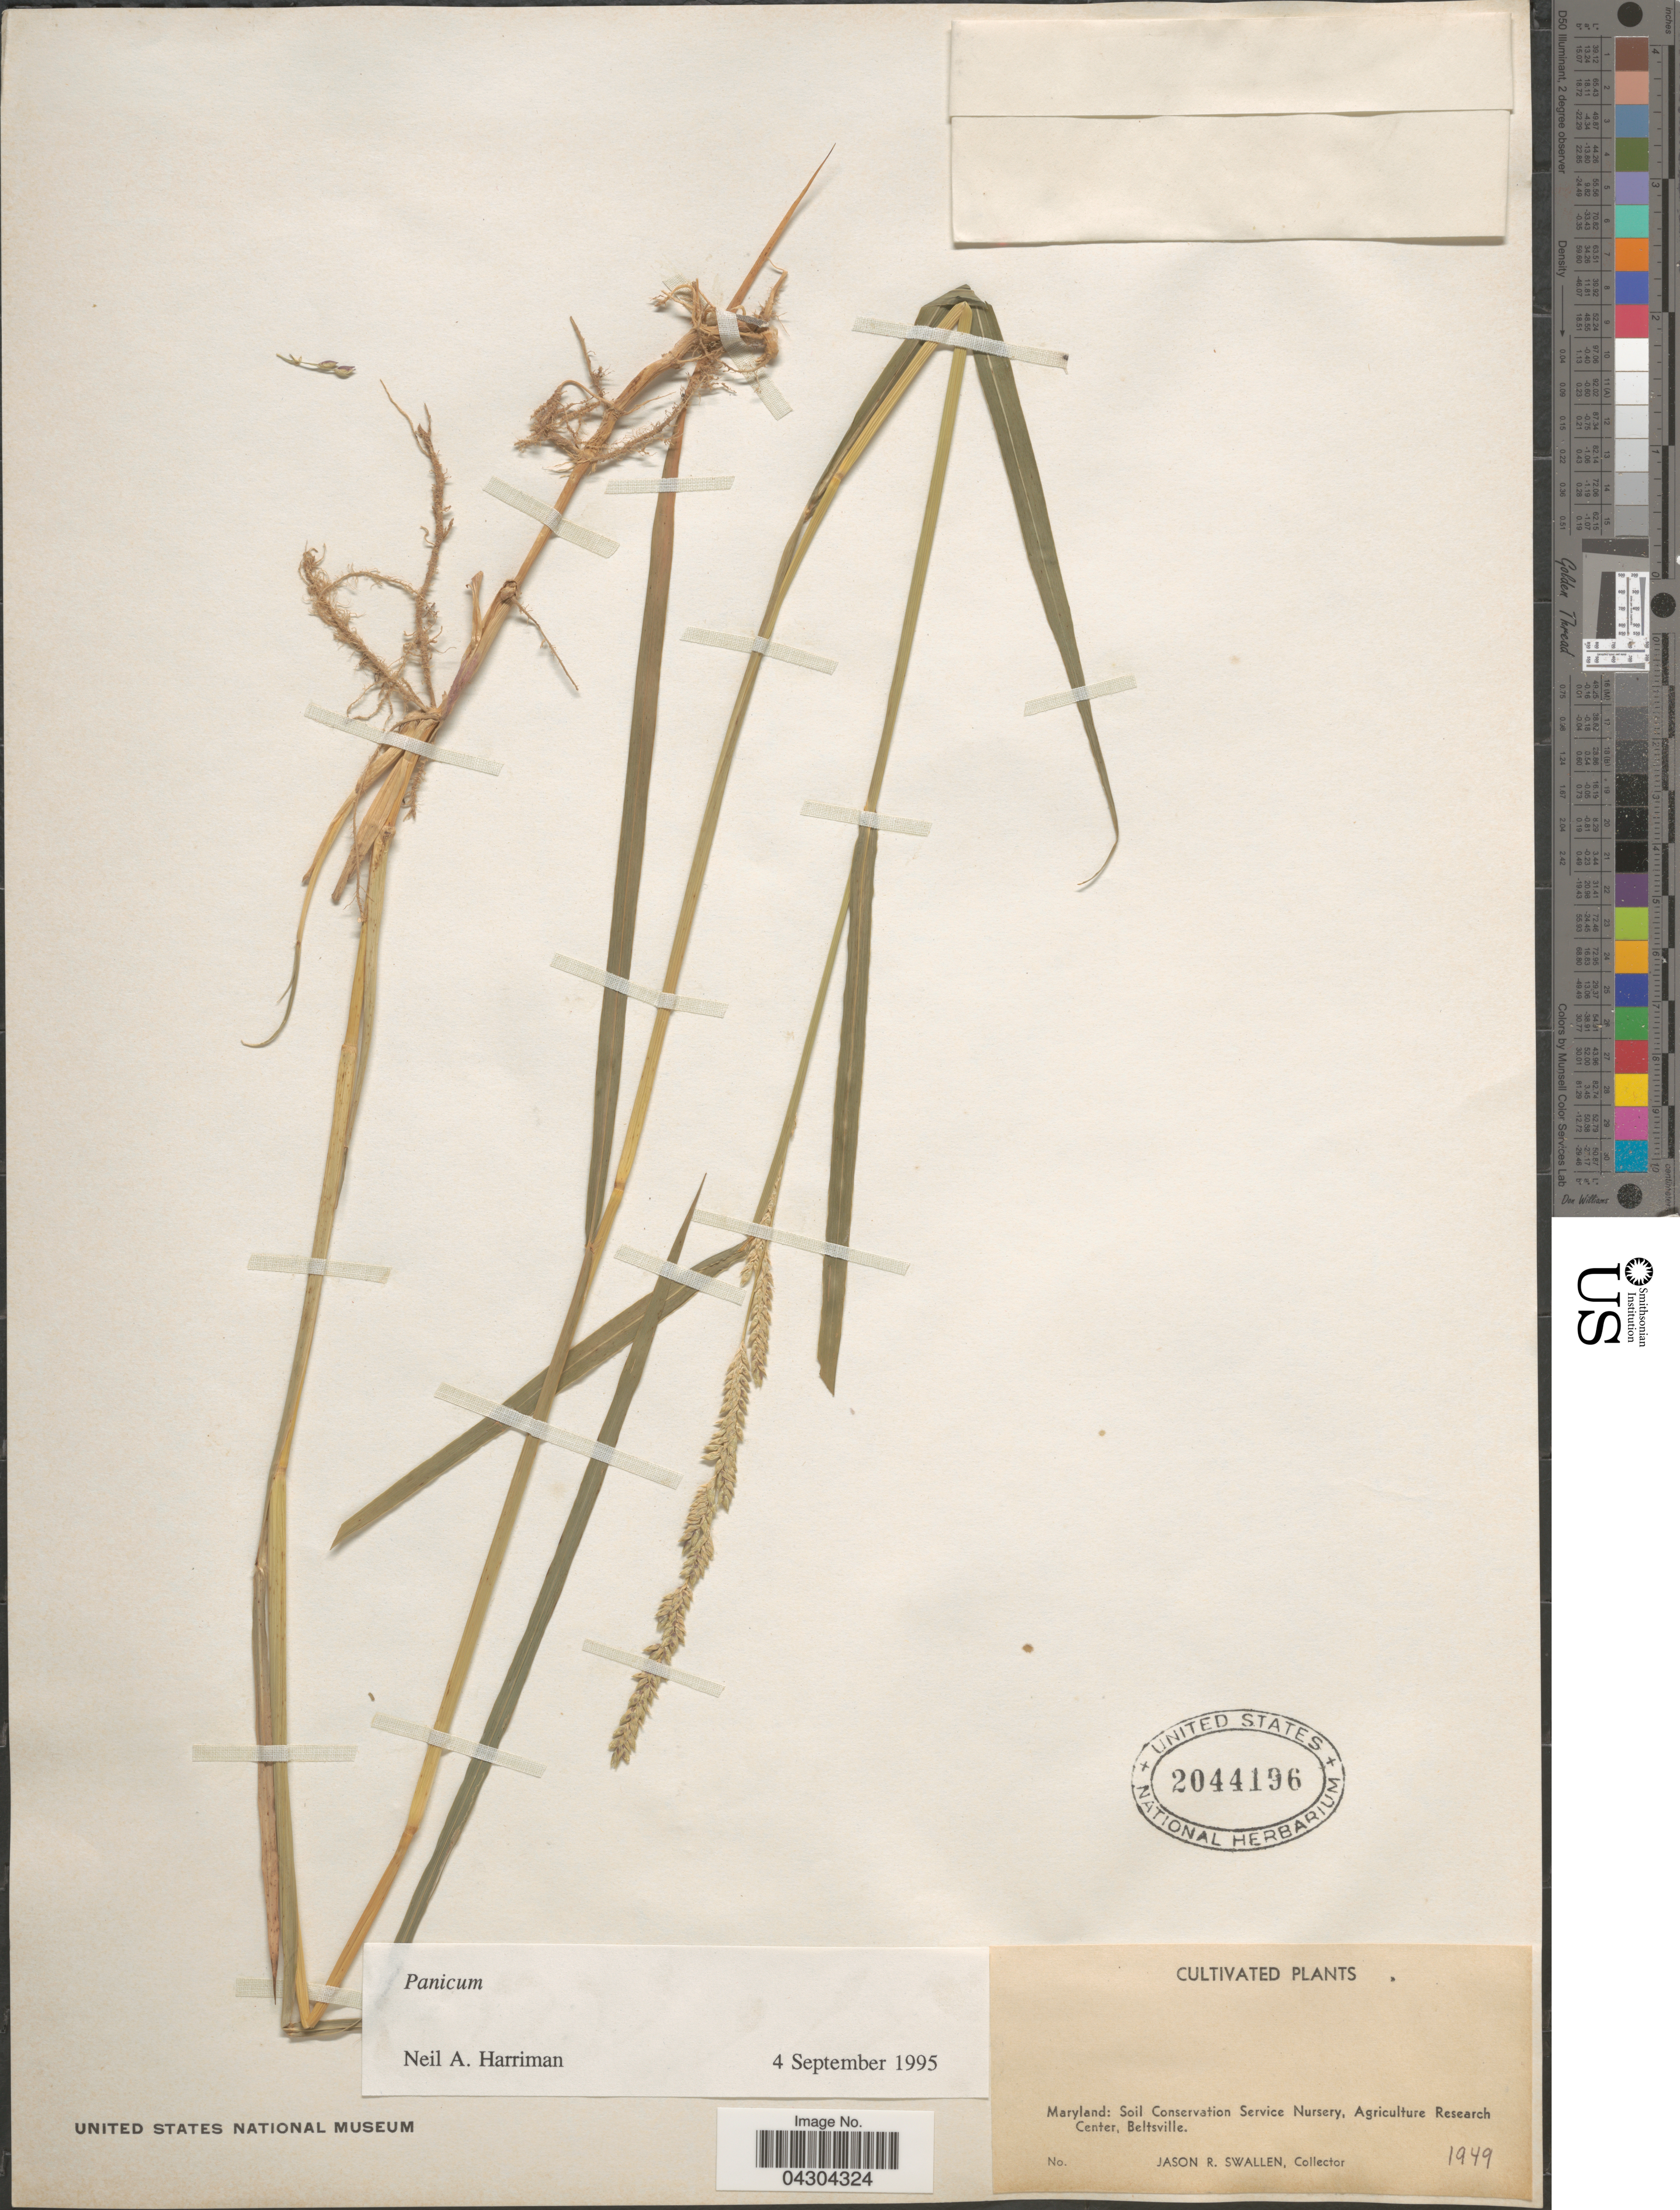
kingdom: Plantae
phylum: Tracheophyta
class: Liliopsida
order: Poales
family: Poaceae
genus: Panicum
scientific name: Panicum sp.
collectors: J. R. Swallen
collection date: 1949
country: United States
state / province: Maryland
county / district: Prince George's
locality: Soil Conservation Service Nursery, Agriculture Research Center, Beltsville.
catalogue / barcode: US 2044196